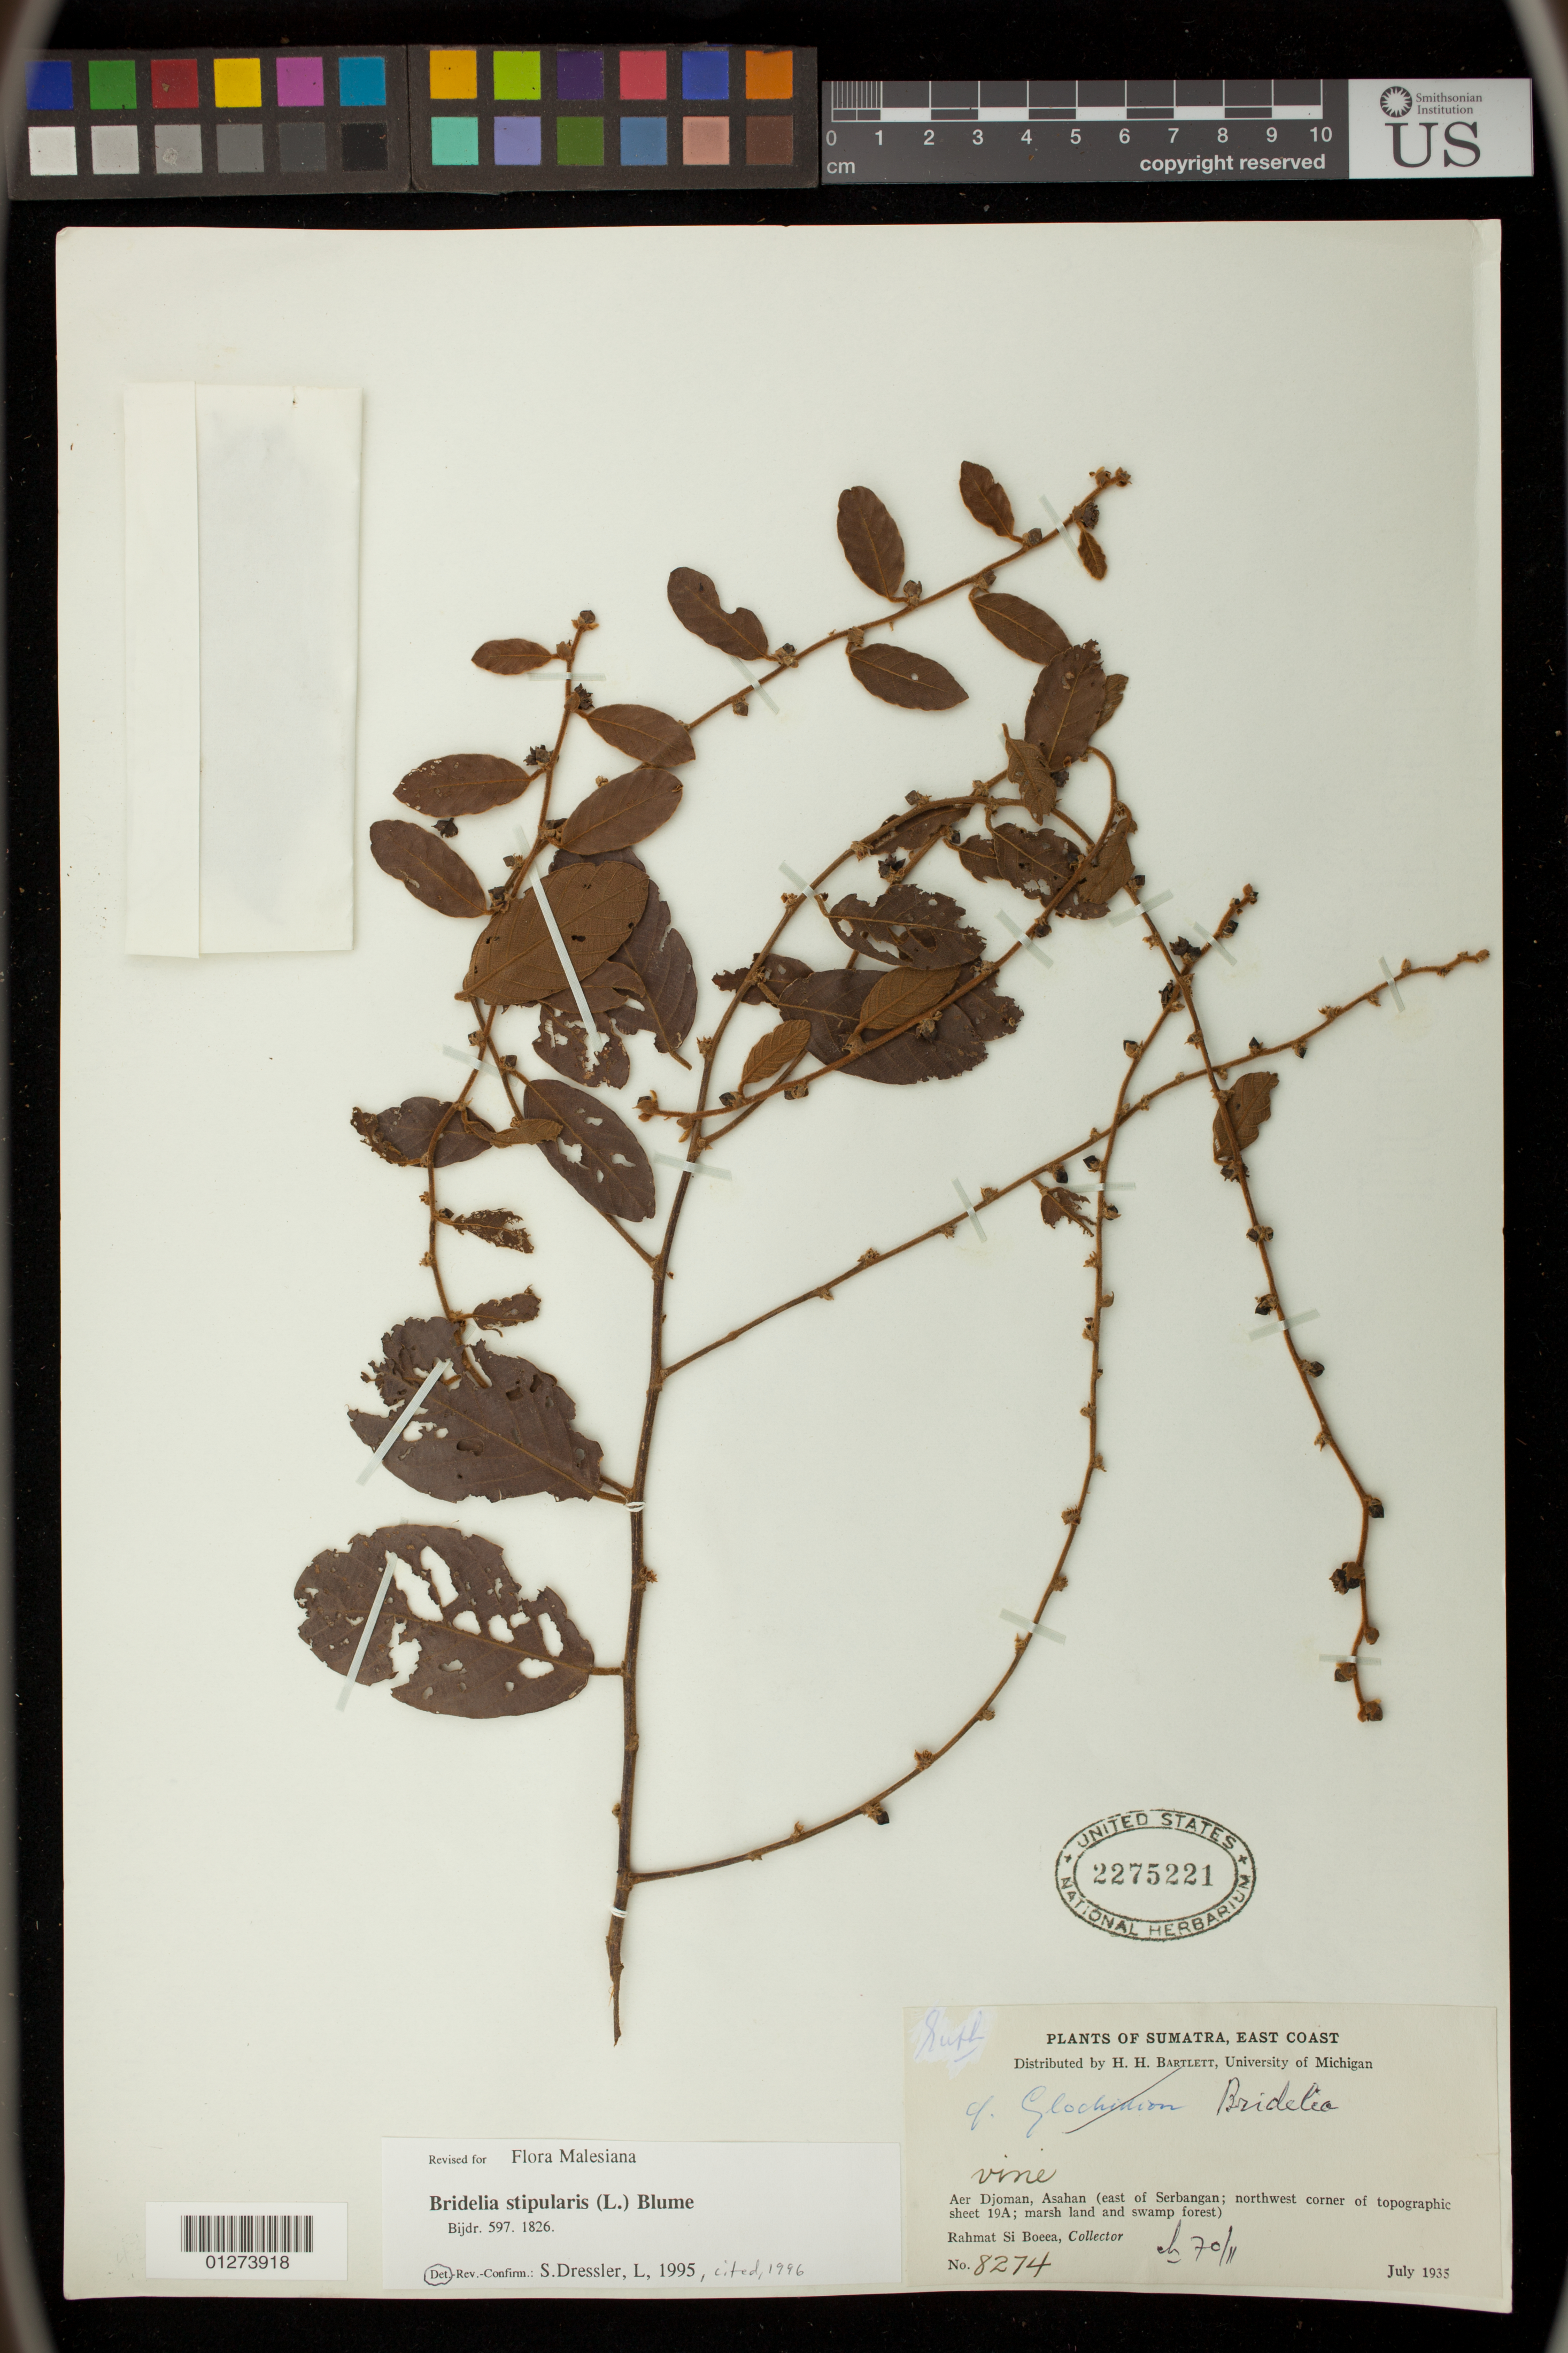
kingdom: Plantae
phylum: Tracheophyta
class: Magnoliopsida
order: Malpighiales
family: Phyllanthaceae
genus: Bridelia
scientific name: Bridelia stipularis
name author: (L.) Blume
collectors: Rahmat Si Boeea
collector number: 8274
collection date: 1935-07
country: Indonesia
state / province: Sumatra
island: Sumatra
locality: Aer Djoman, Asahan (east of Serbangan; northwest corner of topographic sheet 19A; marsh land and swamp forest), North Sumatra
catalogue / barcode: US 2275221